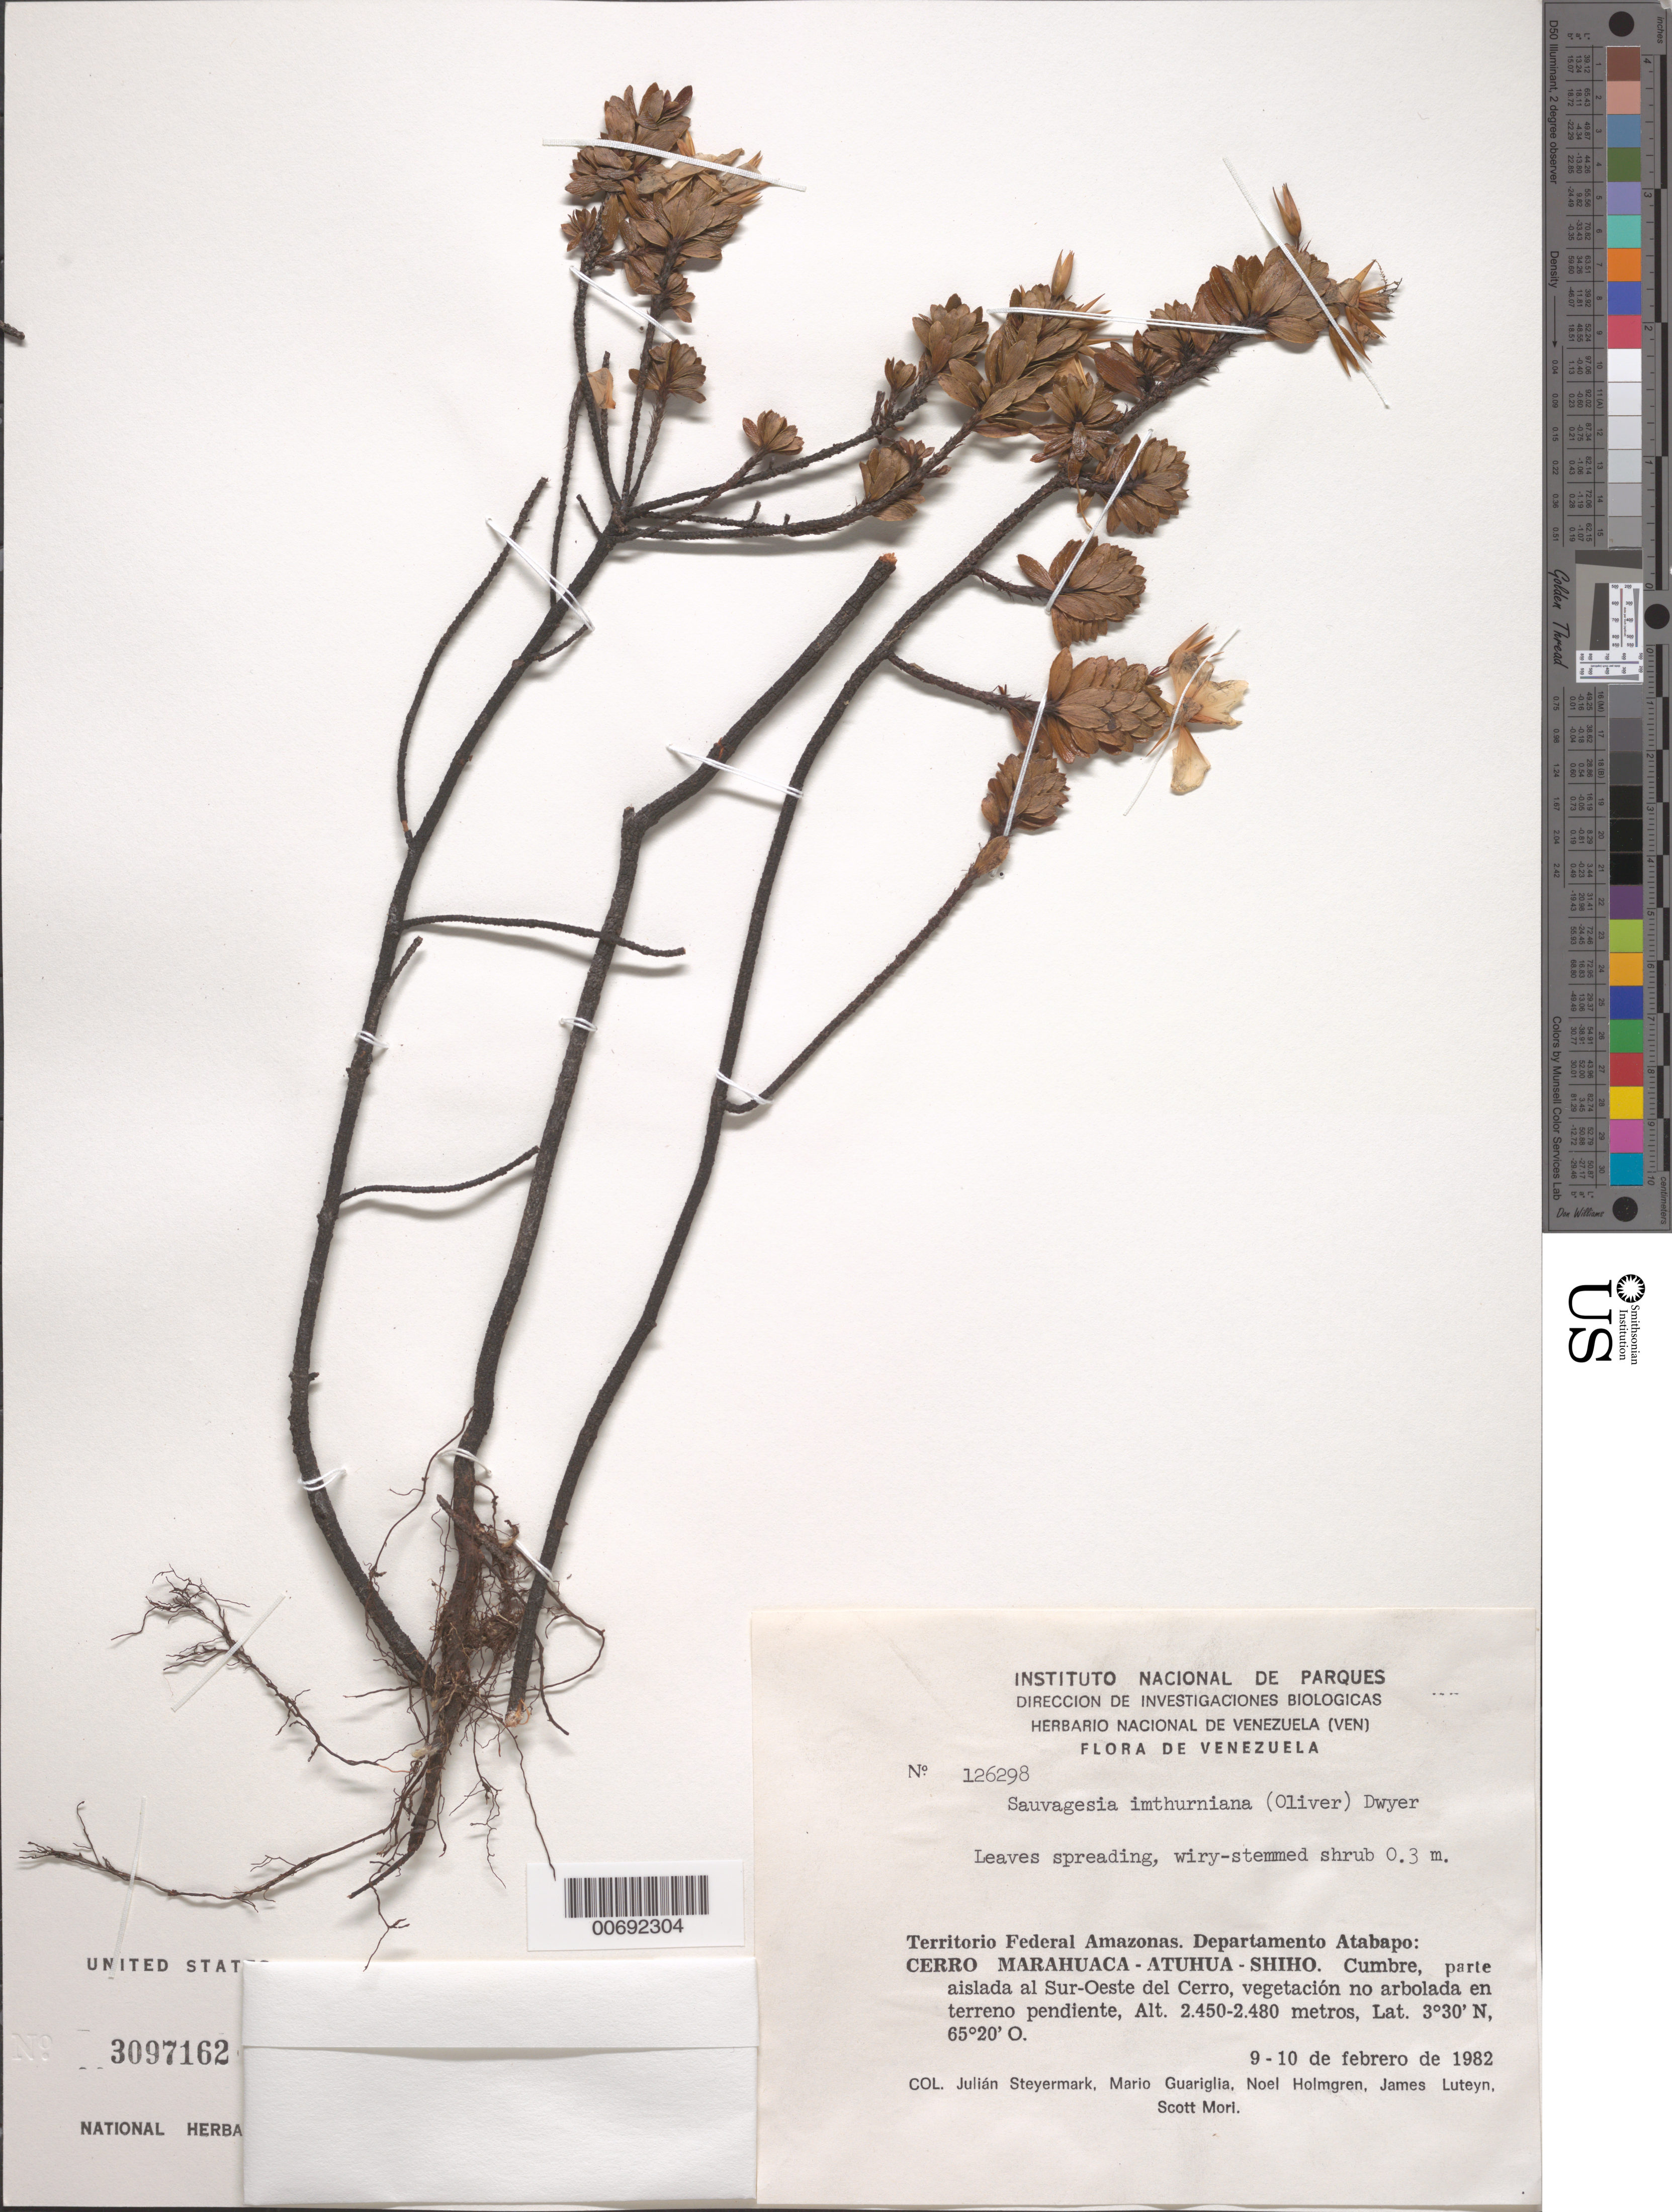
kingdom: Plantae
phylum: Tracheophyta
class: Magnoliopsida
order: Malpighiales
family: Ochnaceae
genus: Sauvagesia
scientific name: Sauvagesia imthurniana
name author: (Oliv.) Dwyer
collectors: J. Steyermark, M. Guariglia P., N. H. Holmgren, J. L. Luteyn & S. Mori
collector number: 126298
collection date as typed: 9-Feb-82 to 10-Feb-82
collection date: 1982-02-09/1982-02-10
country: Venezuela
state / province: Amazonas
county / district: Atabapo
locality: Cerro Marahuaca-Atuhua-Shiho; cumbre, parte aislada al Sur-Oeste del Cerro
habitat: Cumbre, veg. no arbolada en terreno pendiente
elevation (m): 2450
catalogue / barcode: US 3097162